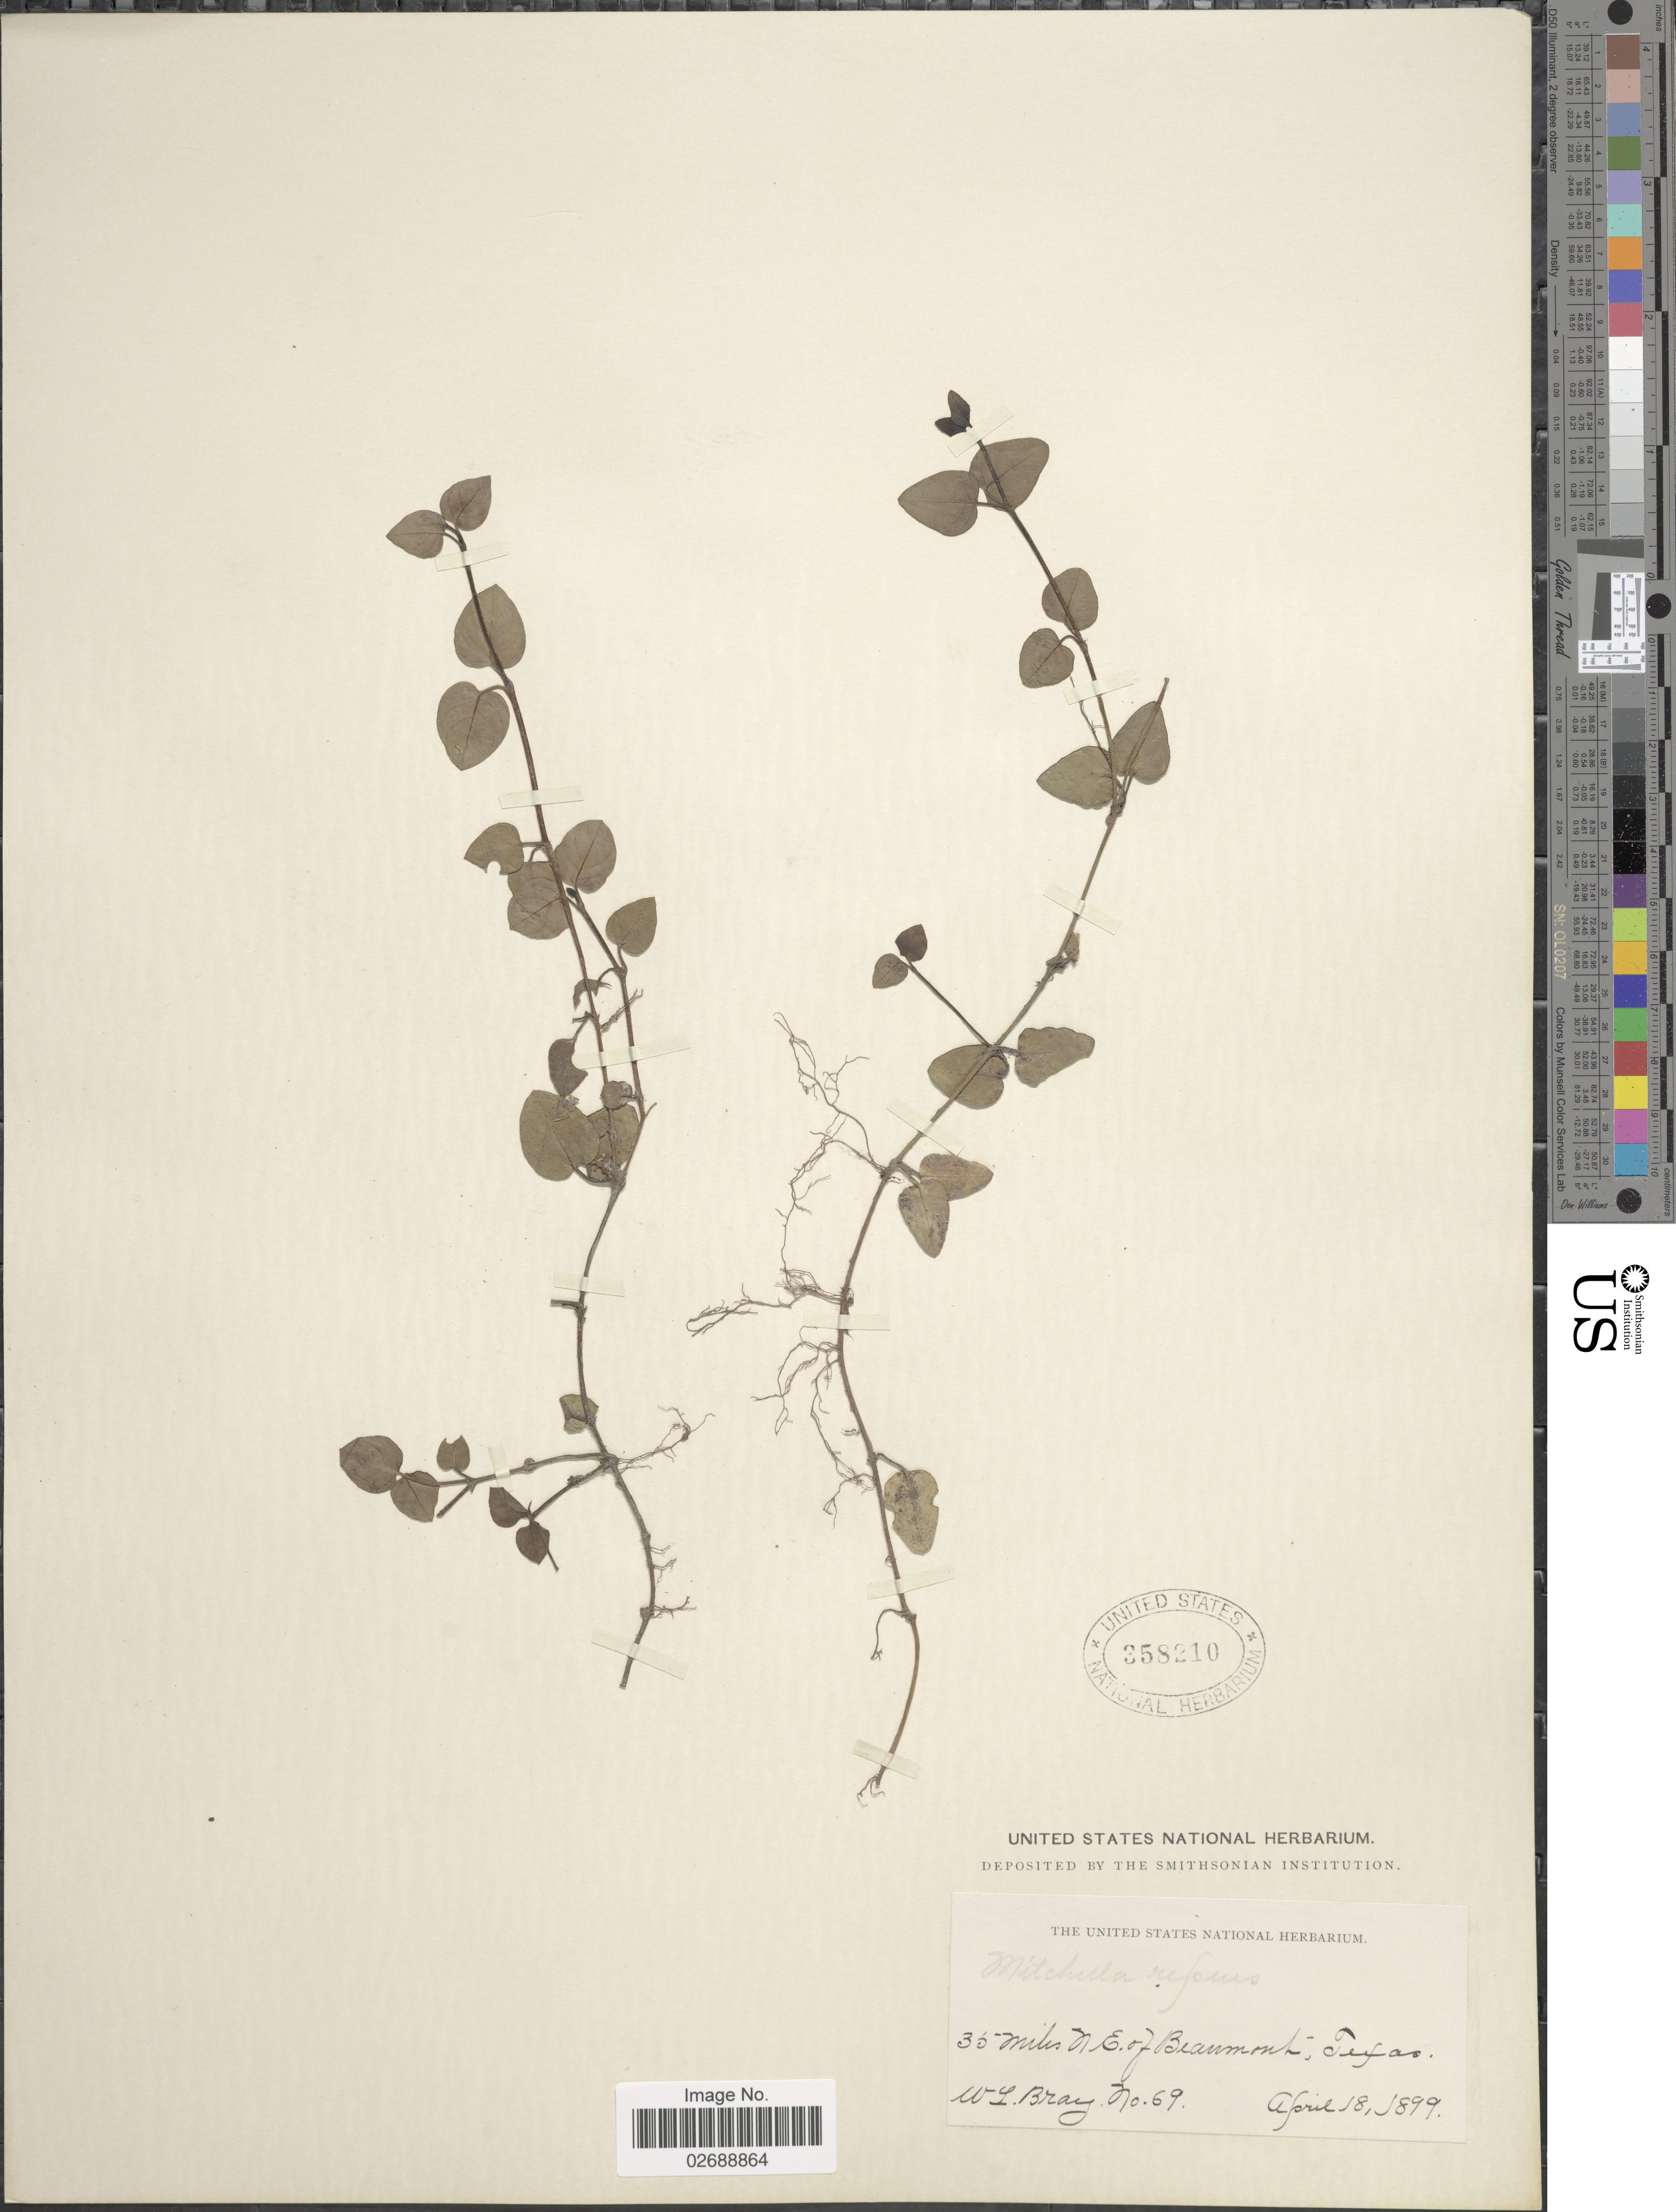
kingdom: Plantae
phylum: Tracheophyta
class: Magnoliopsida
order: Gentianales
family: Rubiaceae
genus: Mitchella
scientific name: Mitchella repens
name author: L.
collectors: W. L. Bray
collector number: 69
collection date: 1899-04-18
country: United States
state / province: Texas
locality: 35 miles NE. of Beaumont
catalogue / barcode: US 358210